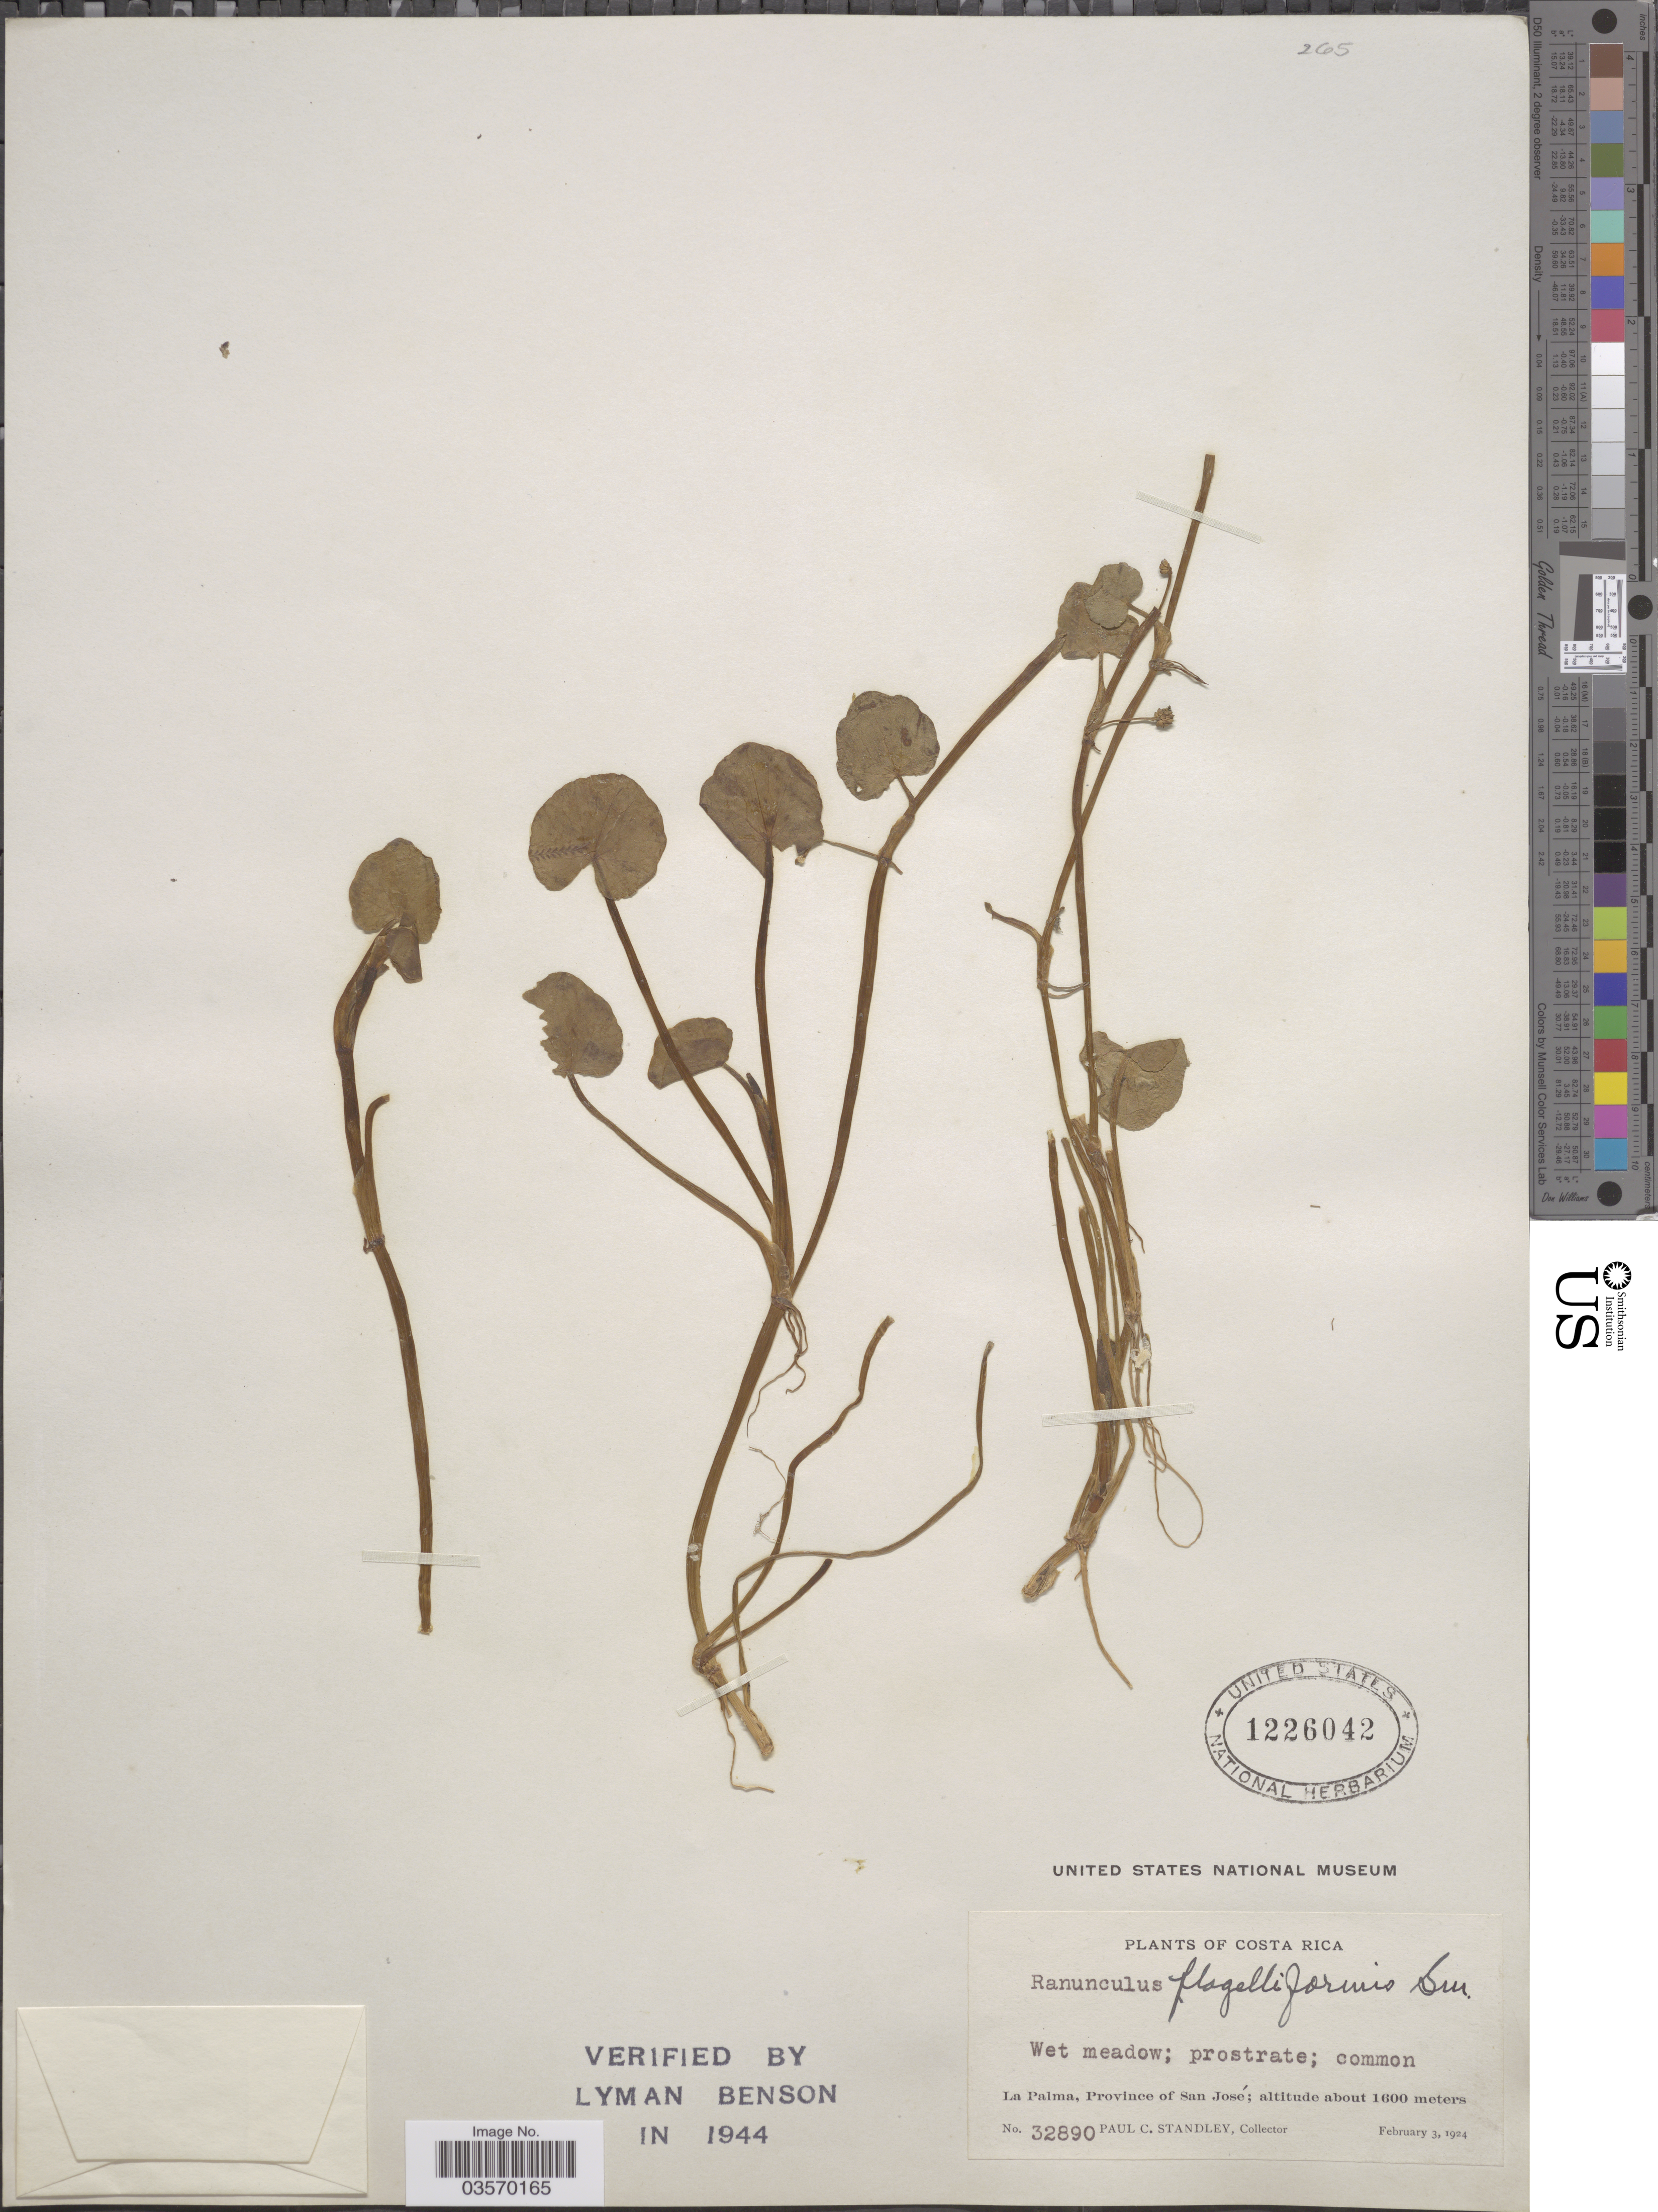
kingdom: Plantae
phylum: Tracheophyta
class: Magnoliopsida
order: Ranunculales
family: Ranunculaceae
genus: Ranunculus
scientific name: Ranunculus flagelliformis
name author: Sm.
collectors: P. C. Standley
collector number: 32890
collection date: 1924-02-03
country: Costa Rica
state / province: San José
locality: La Palma.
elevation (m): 1600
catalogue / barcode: US 1226042